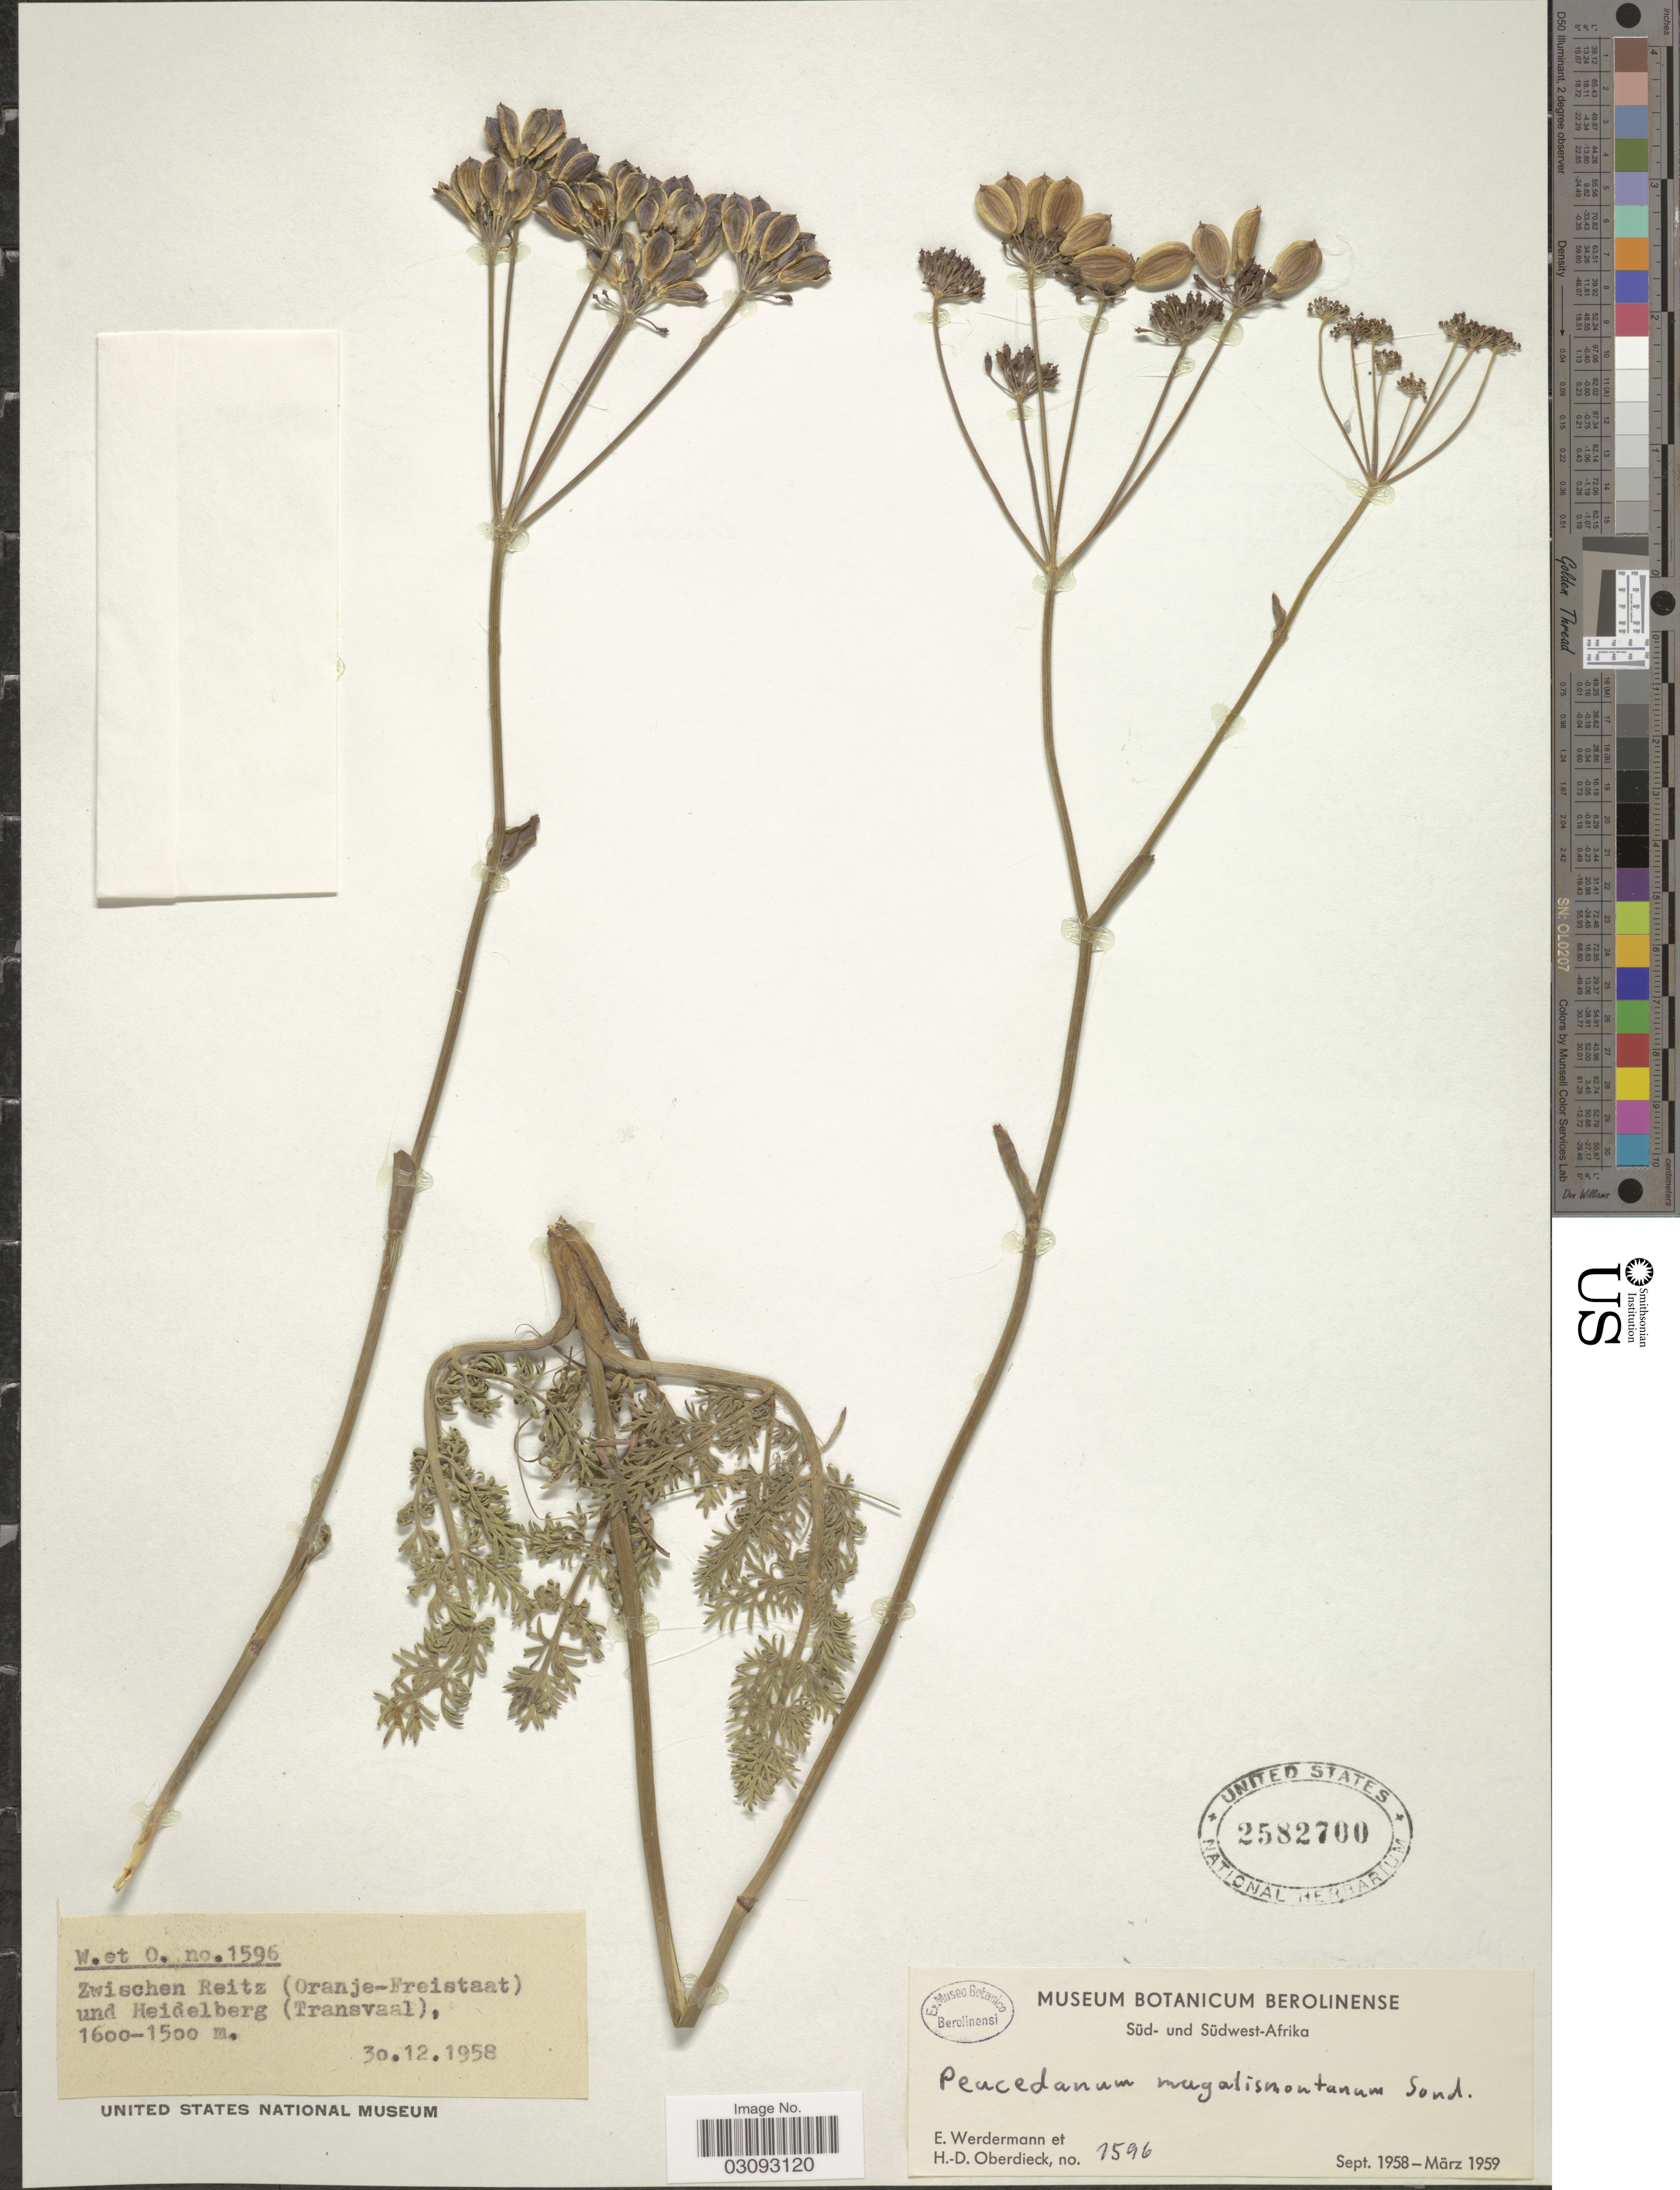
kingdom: Plantae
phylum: Tracheophyta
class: Magnoliopsida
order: Apiales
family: Apiaceae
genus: Peucedanum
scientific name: Peucedanum magalismontanum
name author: Sond.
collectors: E. Werdermann & H. Oberdieck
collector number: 1596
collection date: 1958-12-30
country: South Africa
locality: Süd-Afrika. Zwischen Reitz (Oranje-Freistaat) und Heidelberg (Transvaal).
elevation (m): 1500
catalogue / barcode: US 2582700